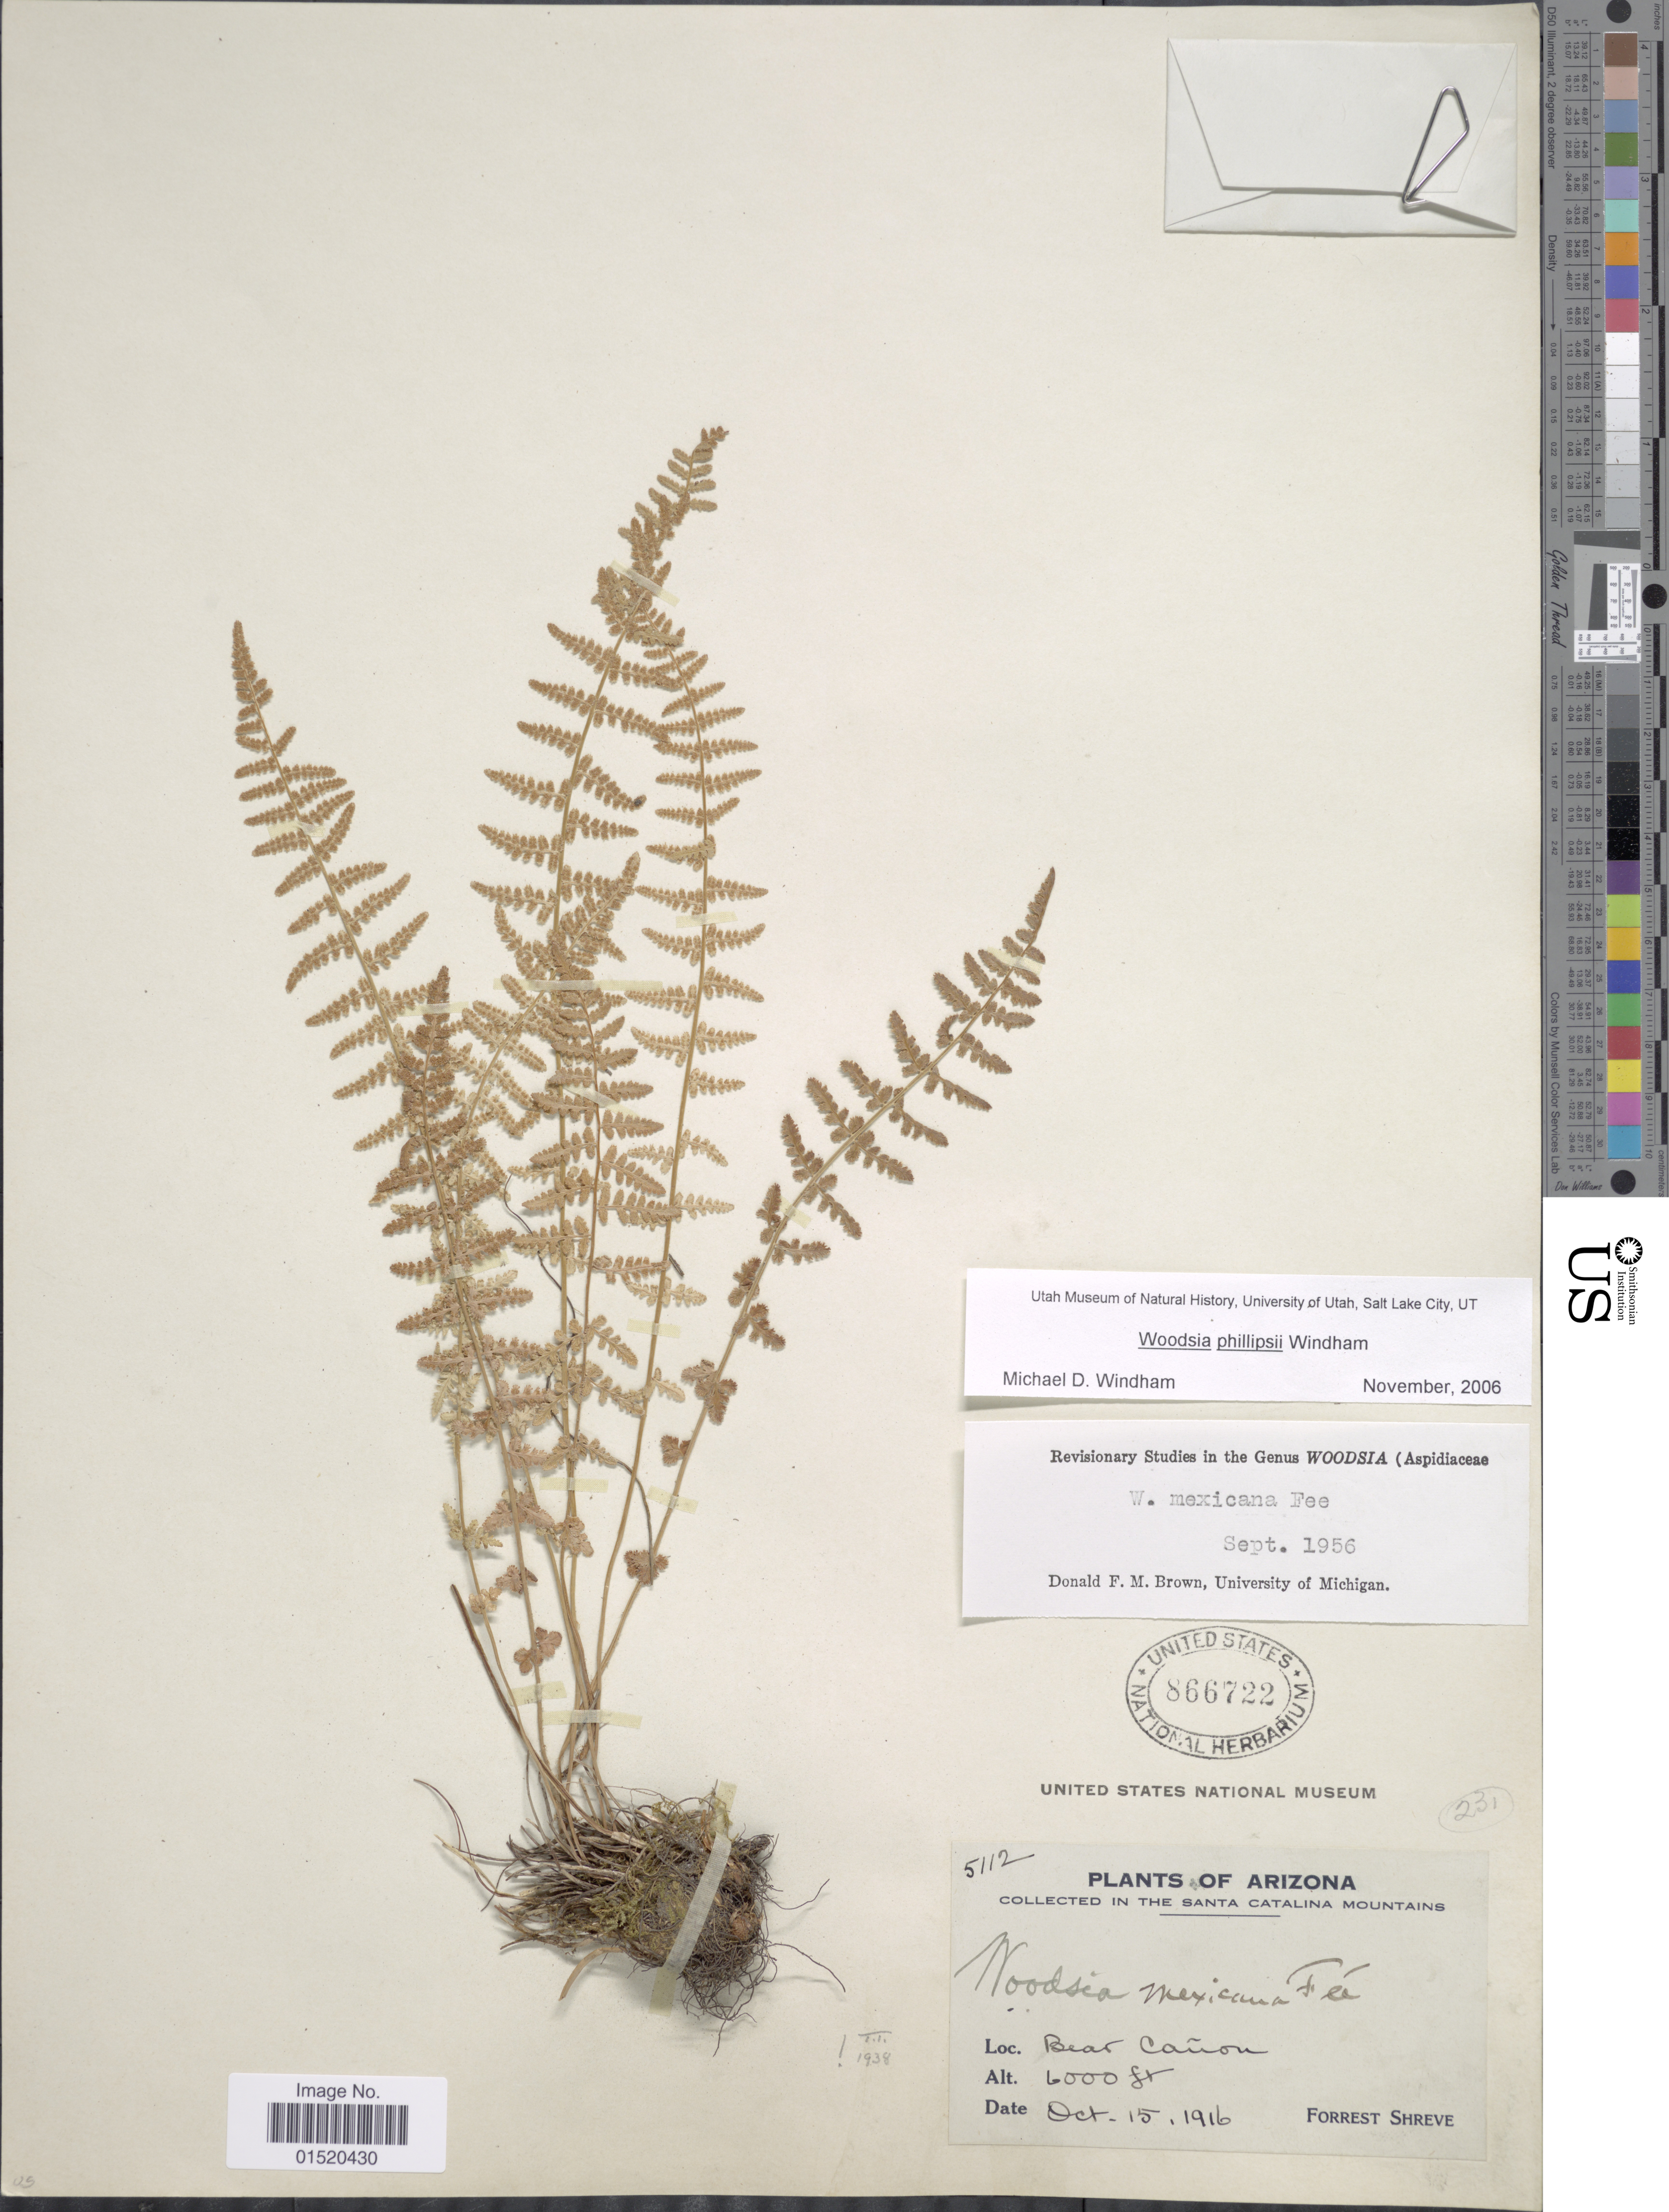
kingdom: Plantae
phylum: Tracheophyta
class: Polypodiopsida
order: Polypodiales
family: Woodsiaceae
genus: Woodsia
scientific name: Woodsia phillipsii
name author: Windham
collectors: F. Shreve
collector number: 5112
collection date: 1916-10-15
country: United States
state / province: Arizona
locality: In the Santa catalina Mountains, Bear Cañon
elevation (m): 1829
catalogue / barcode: US 866722